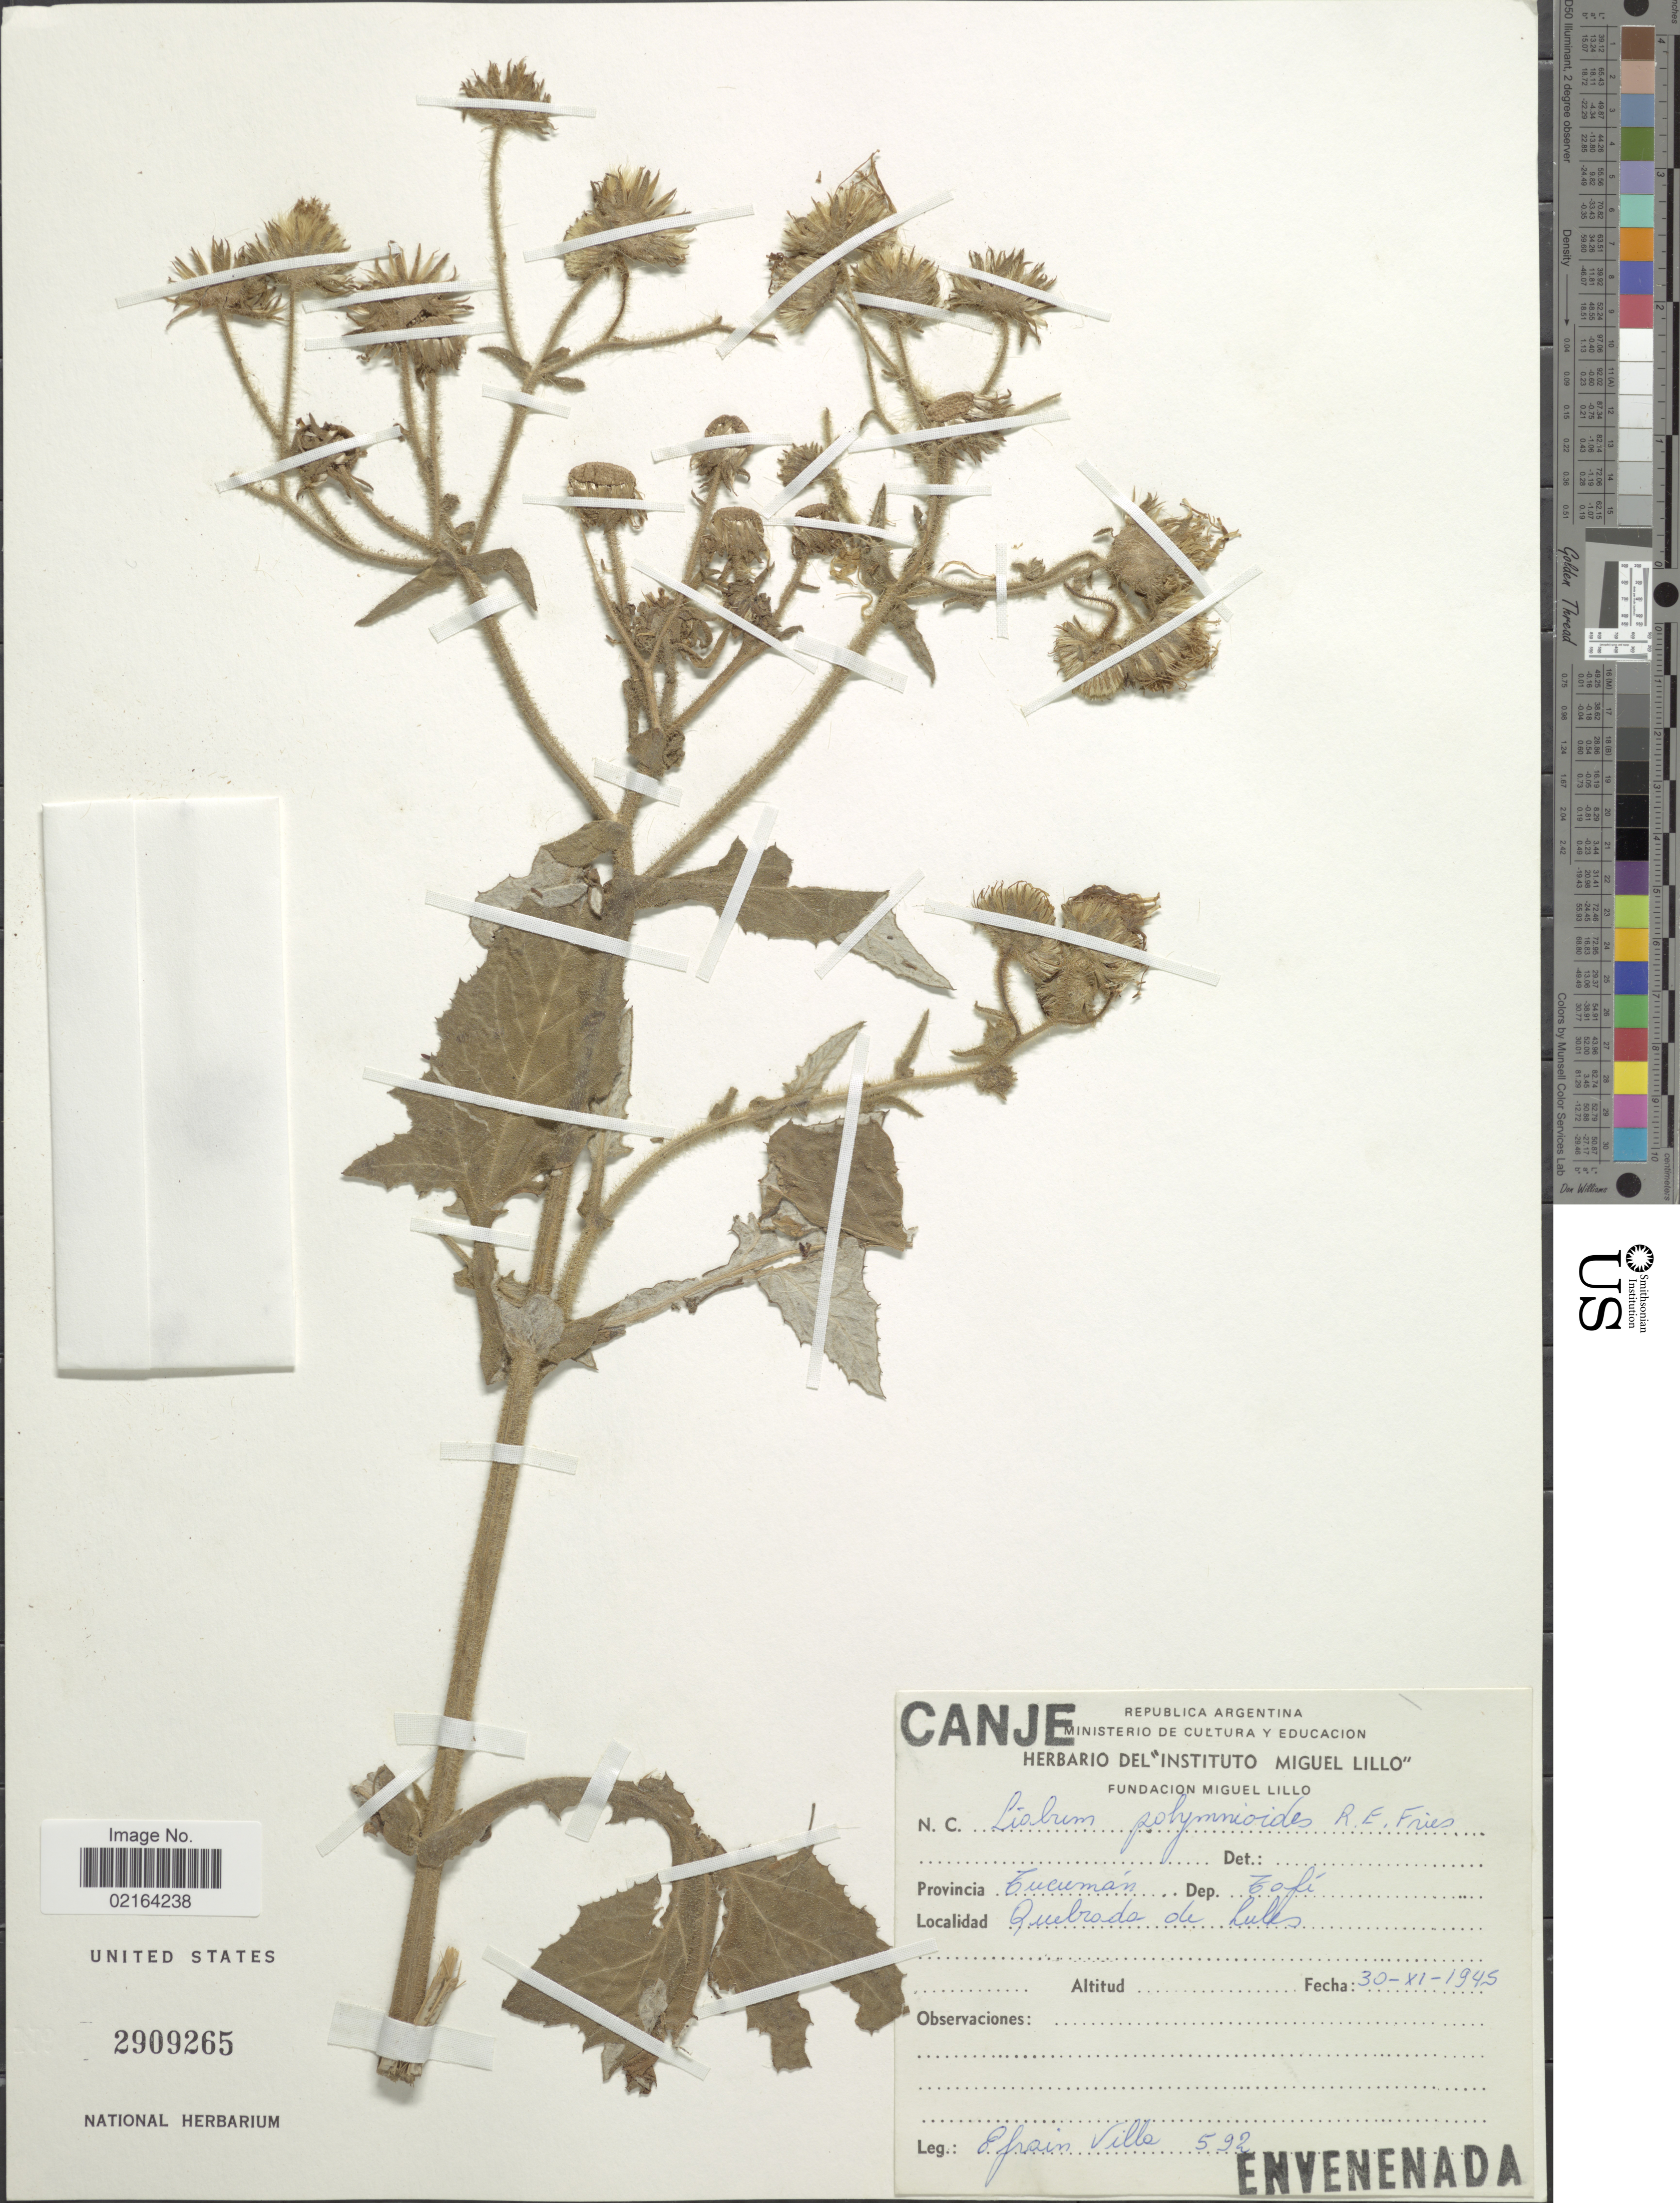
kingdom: Plantae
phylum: Tracheophyta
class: Magnoliopsida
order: Asterales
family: Asteraceae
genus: Microliabum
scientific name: Microliabum polymnioides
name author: (R.E. Fr.) H. Rob.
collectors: E. Villa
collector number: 592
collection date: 1945-11-30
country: Argentina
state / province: Tucuman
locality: Dep. Tafi, Quebrada de Lules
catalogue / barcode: US 2909265